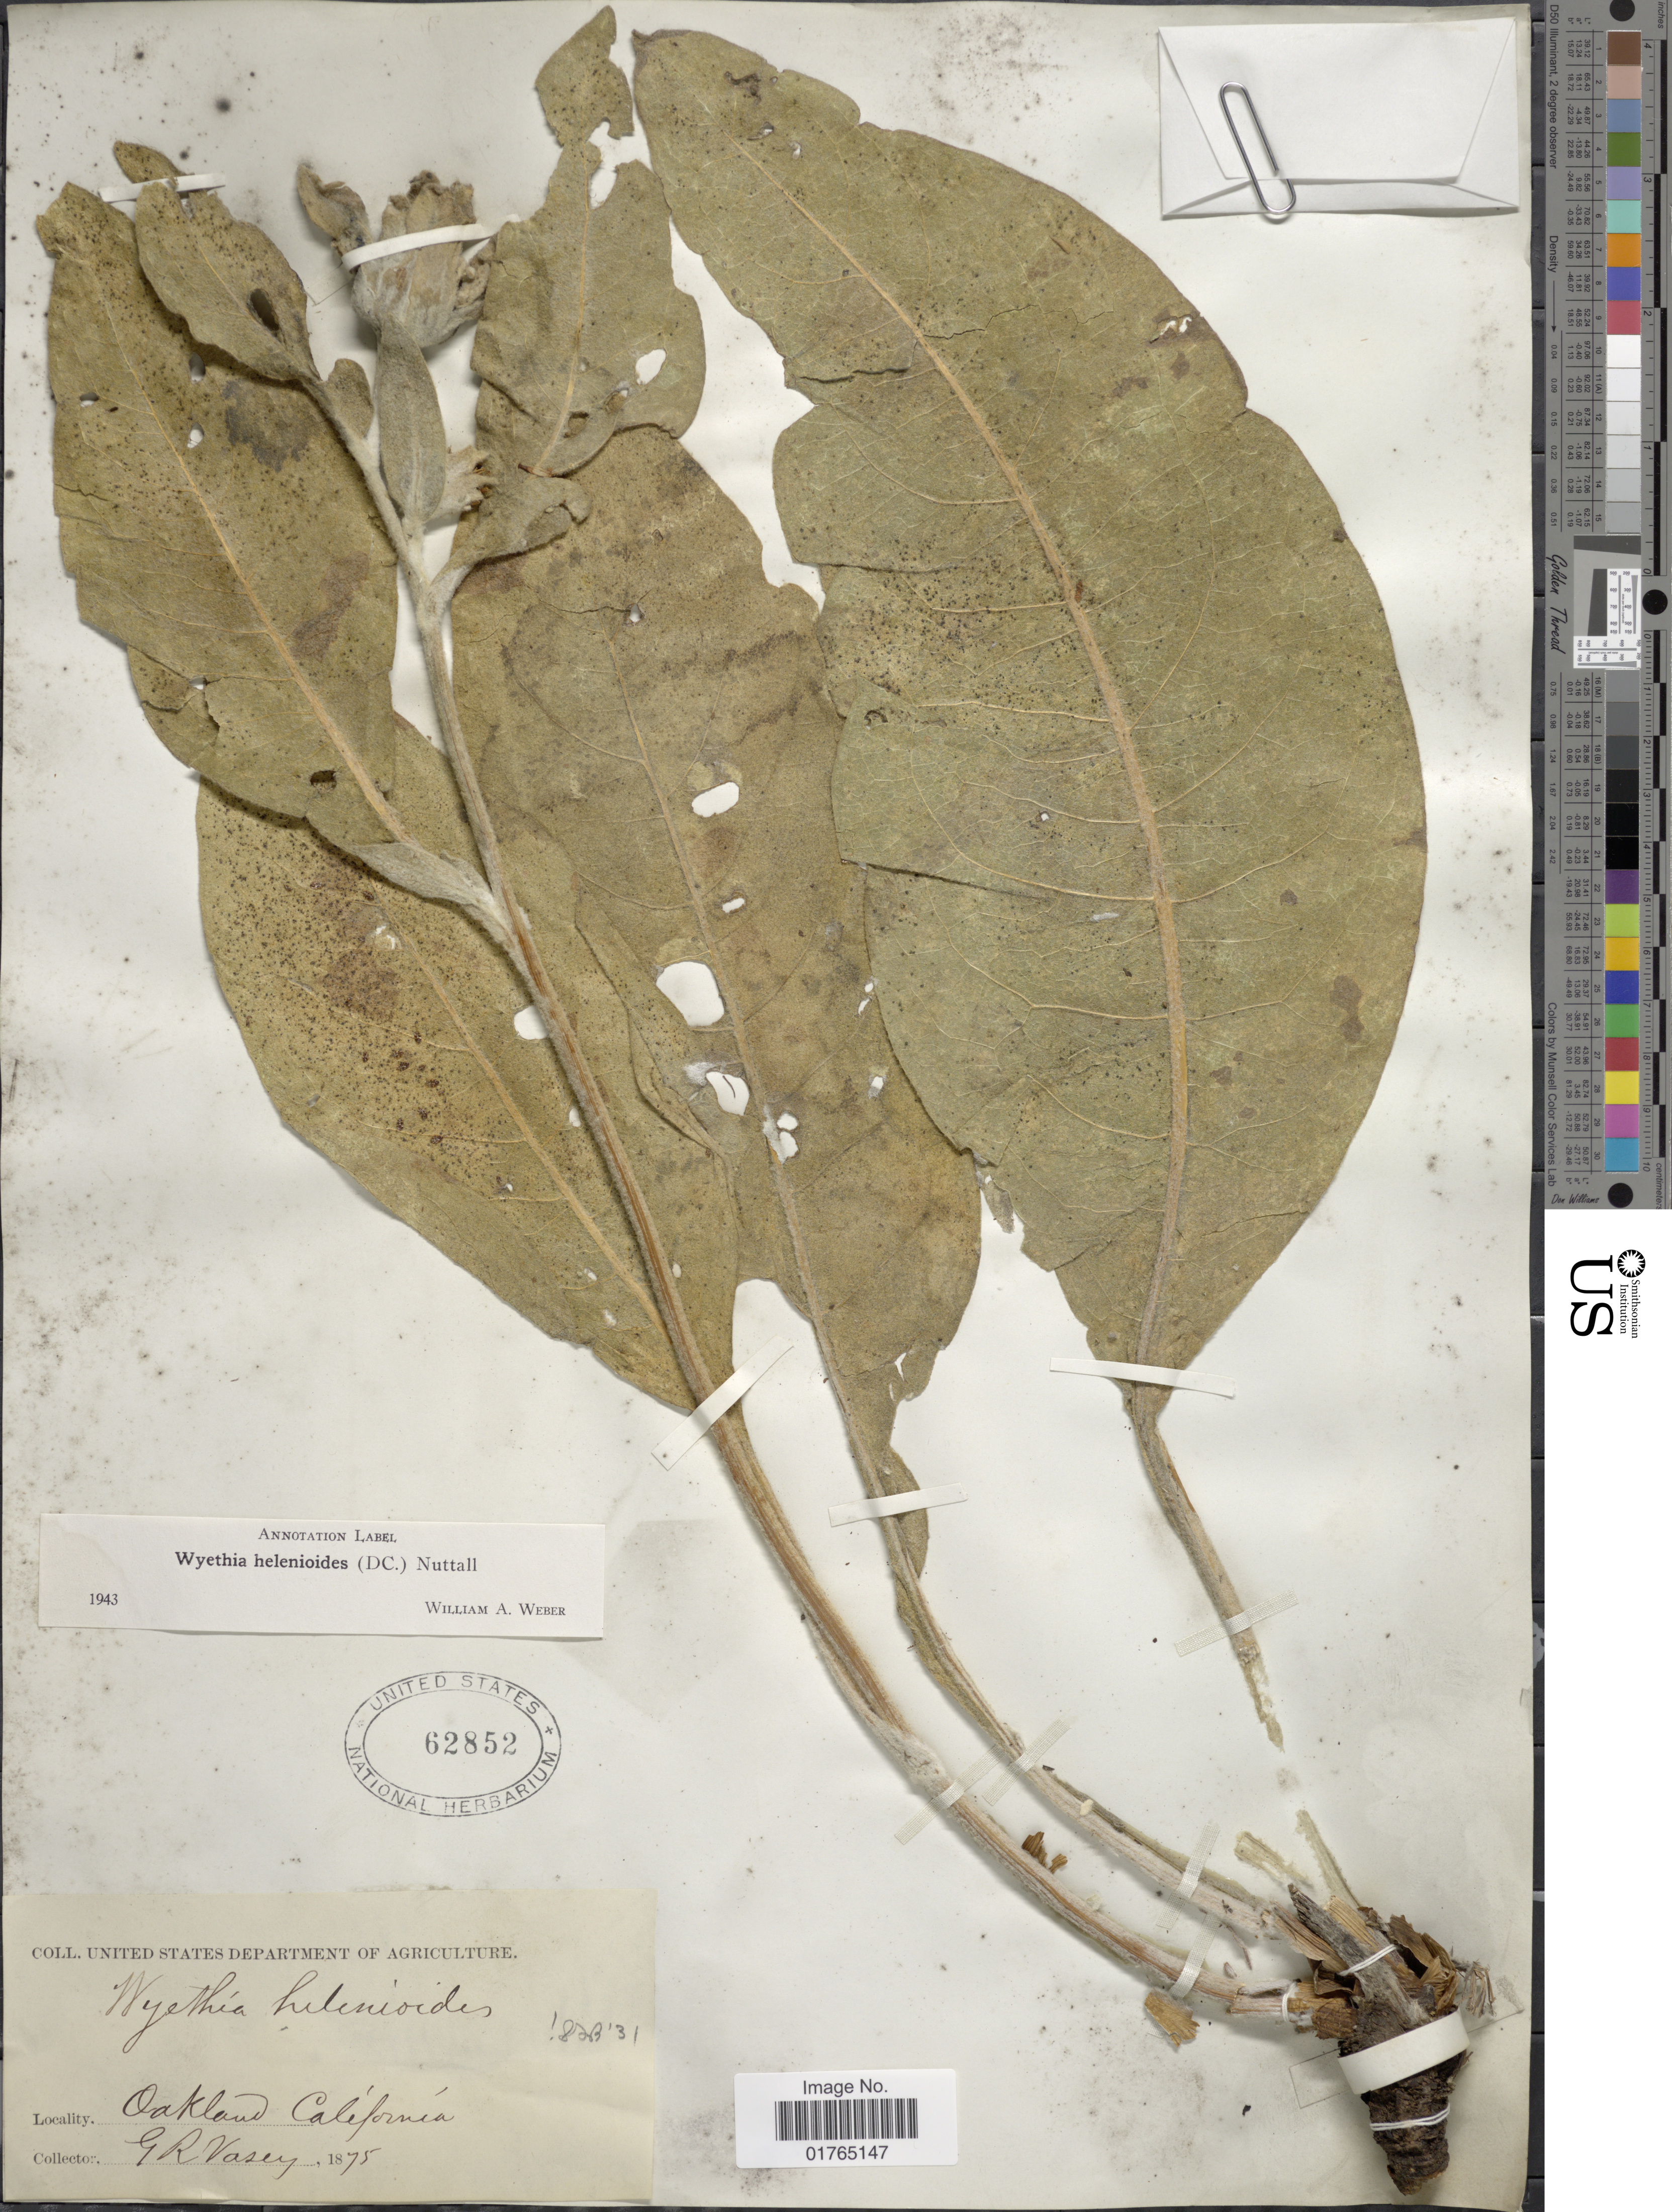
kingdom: Plantae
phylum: Tracheophyta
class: Magnoliopsida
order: Asterales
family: Asteraceae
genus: Wyethia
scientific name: Wyethia helenioides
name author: (DC.) Nutt.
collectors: G. R. Vasey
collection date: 1875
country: United States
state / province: California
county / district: Alameda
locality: Oakland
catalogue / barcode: US 62852